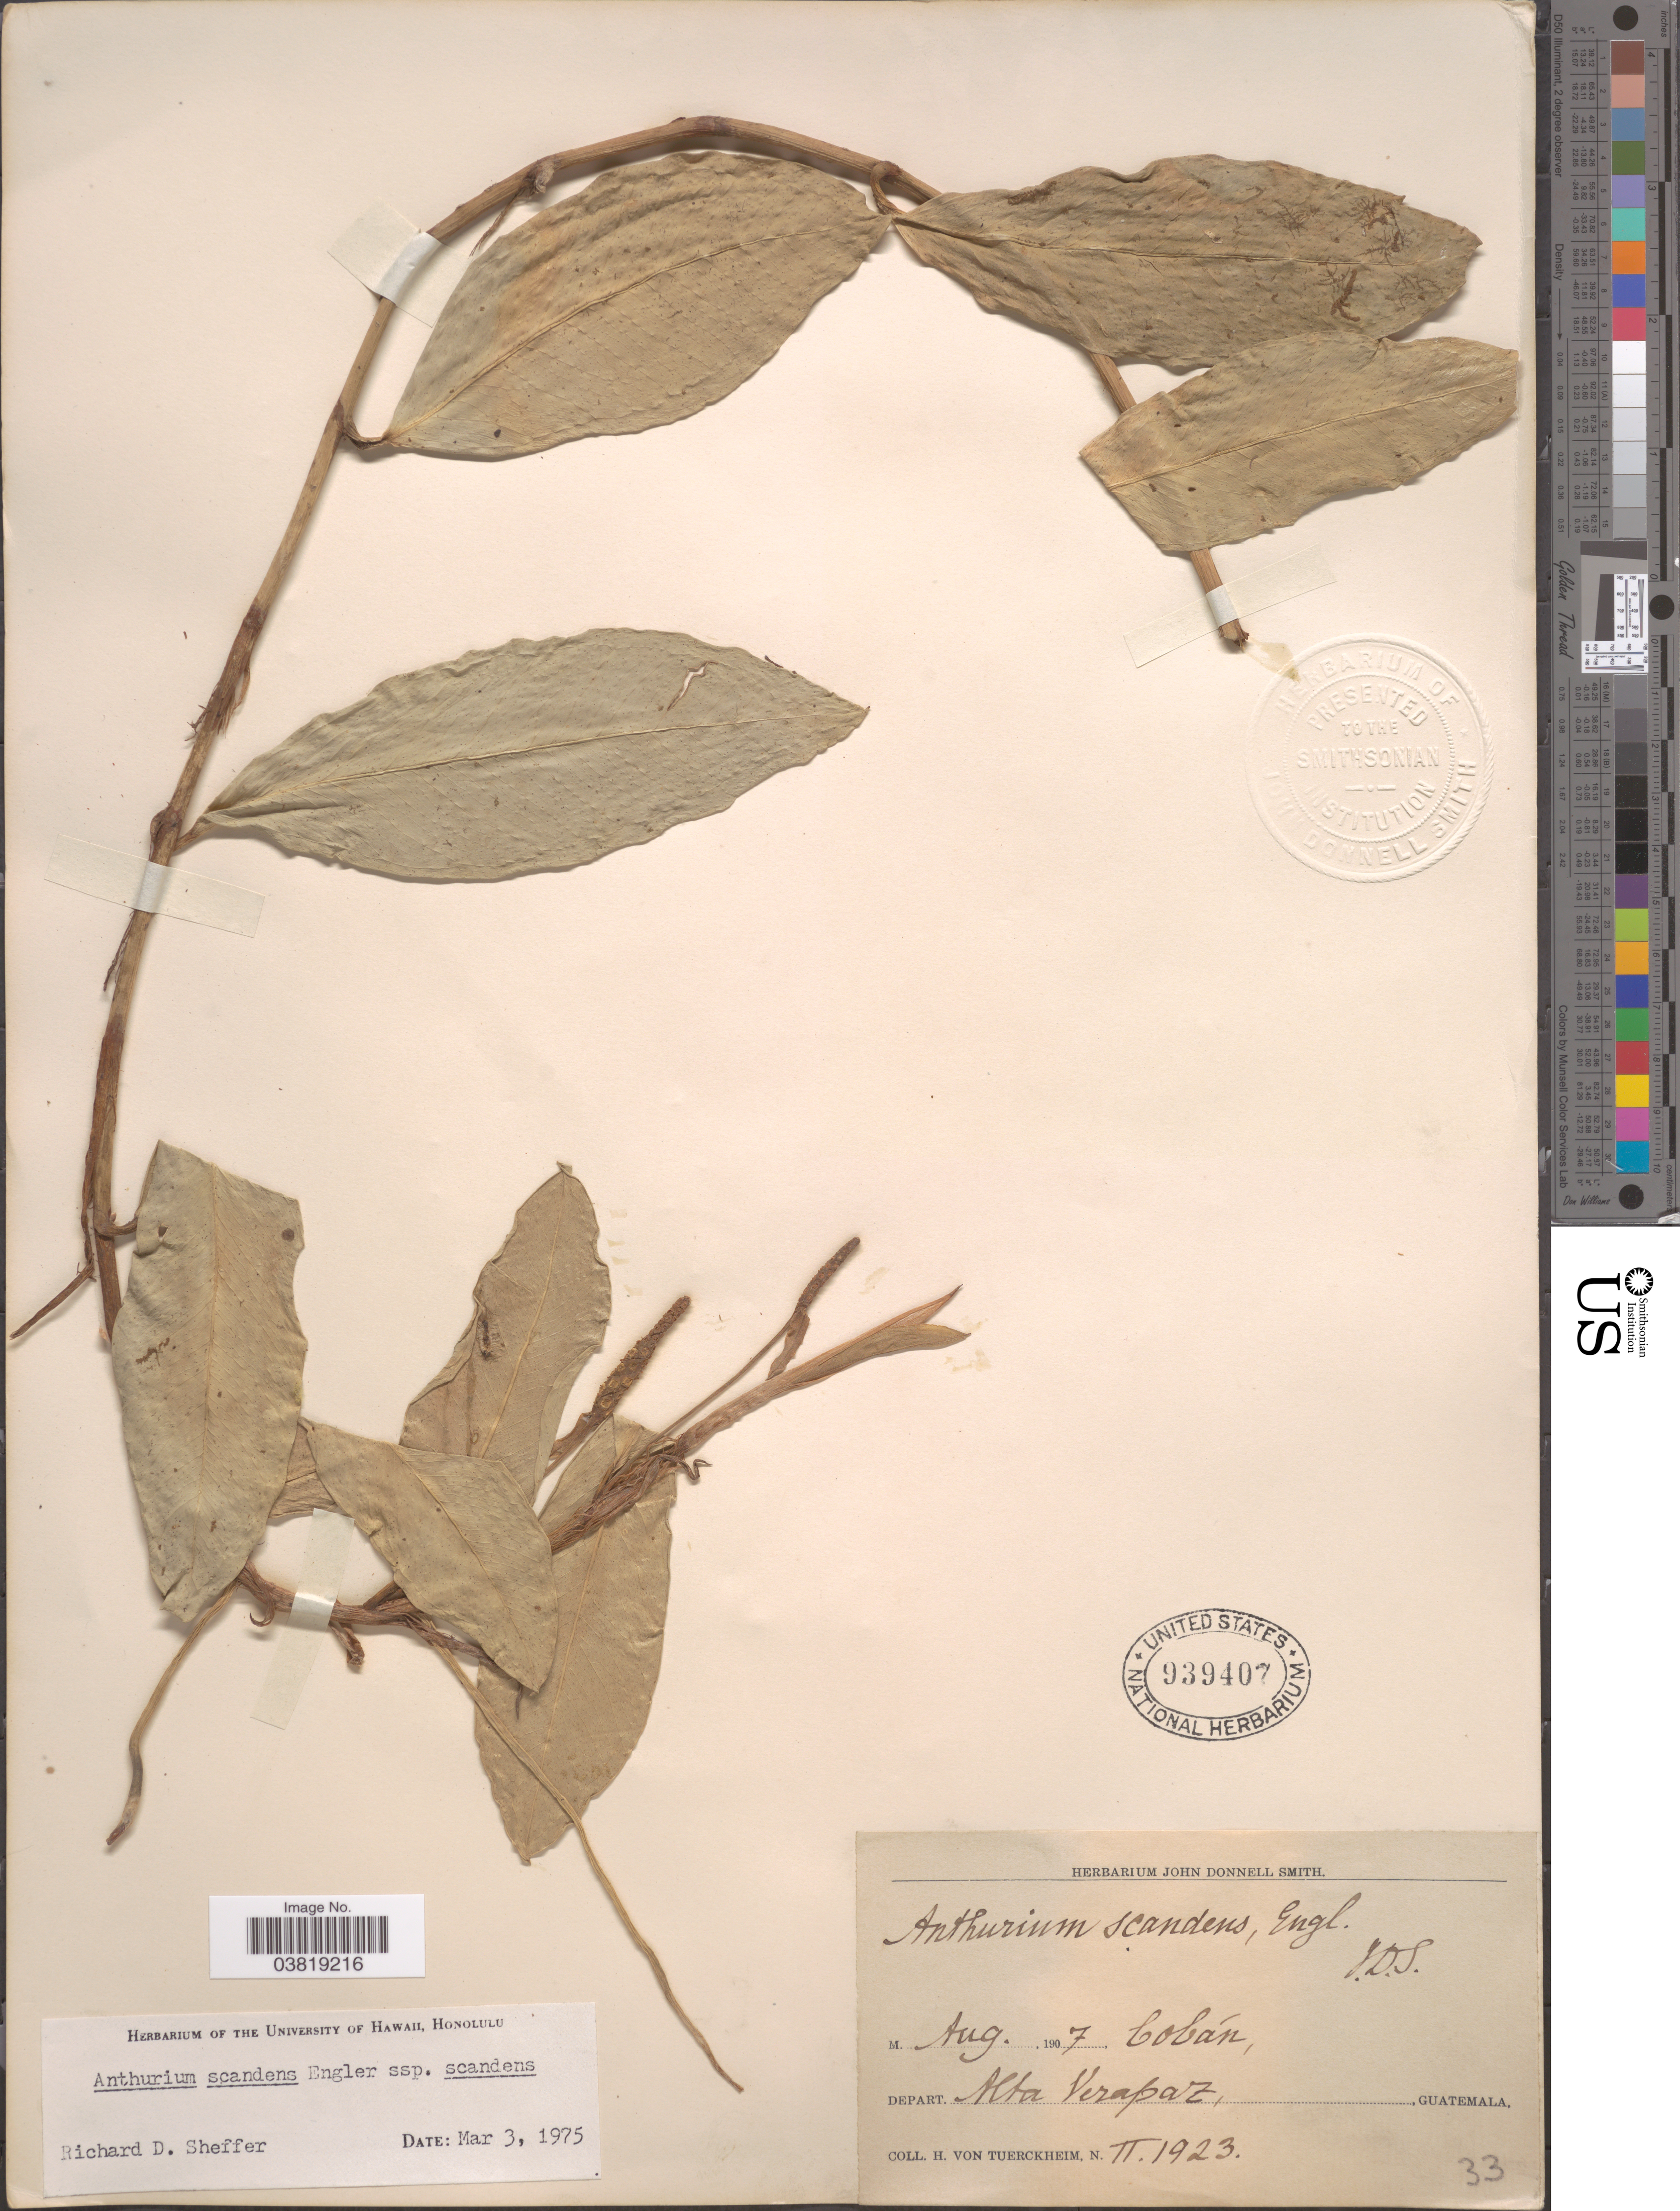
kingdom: Plantae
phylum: Tracheophyta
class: Liliopsida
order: Alismatales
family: Araceae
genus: Anthurium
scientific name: Anthurium scandens var. scandens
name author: (Aubl.) Engl.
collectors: H. von Türckheim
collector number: II1923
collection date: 1907-08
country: Guatemala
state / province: Alta Verapaz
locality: Cobán. Depart. Alta Verapaz.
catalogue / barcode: US 939407